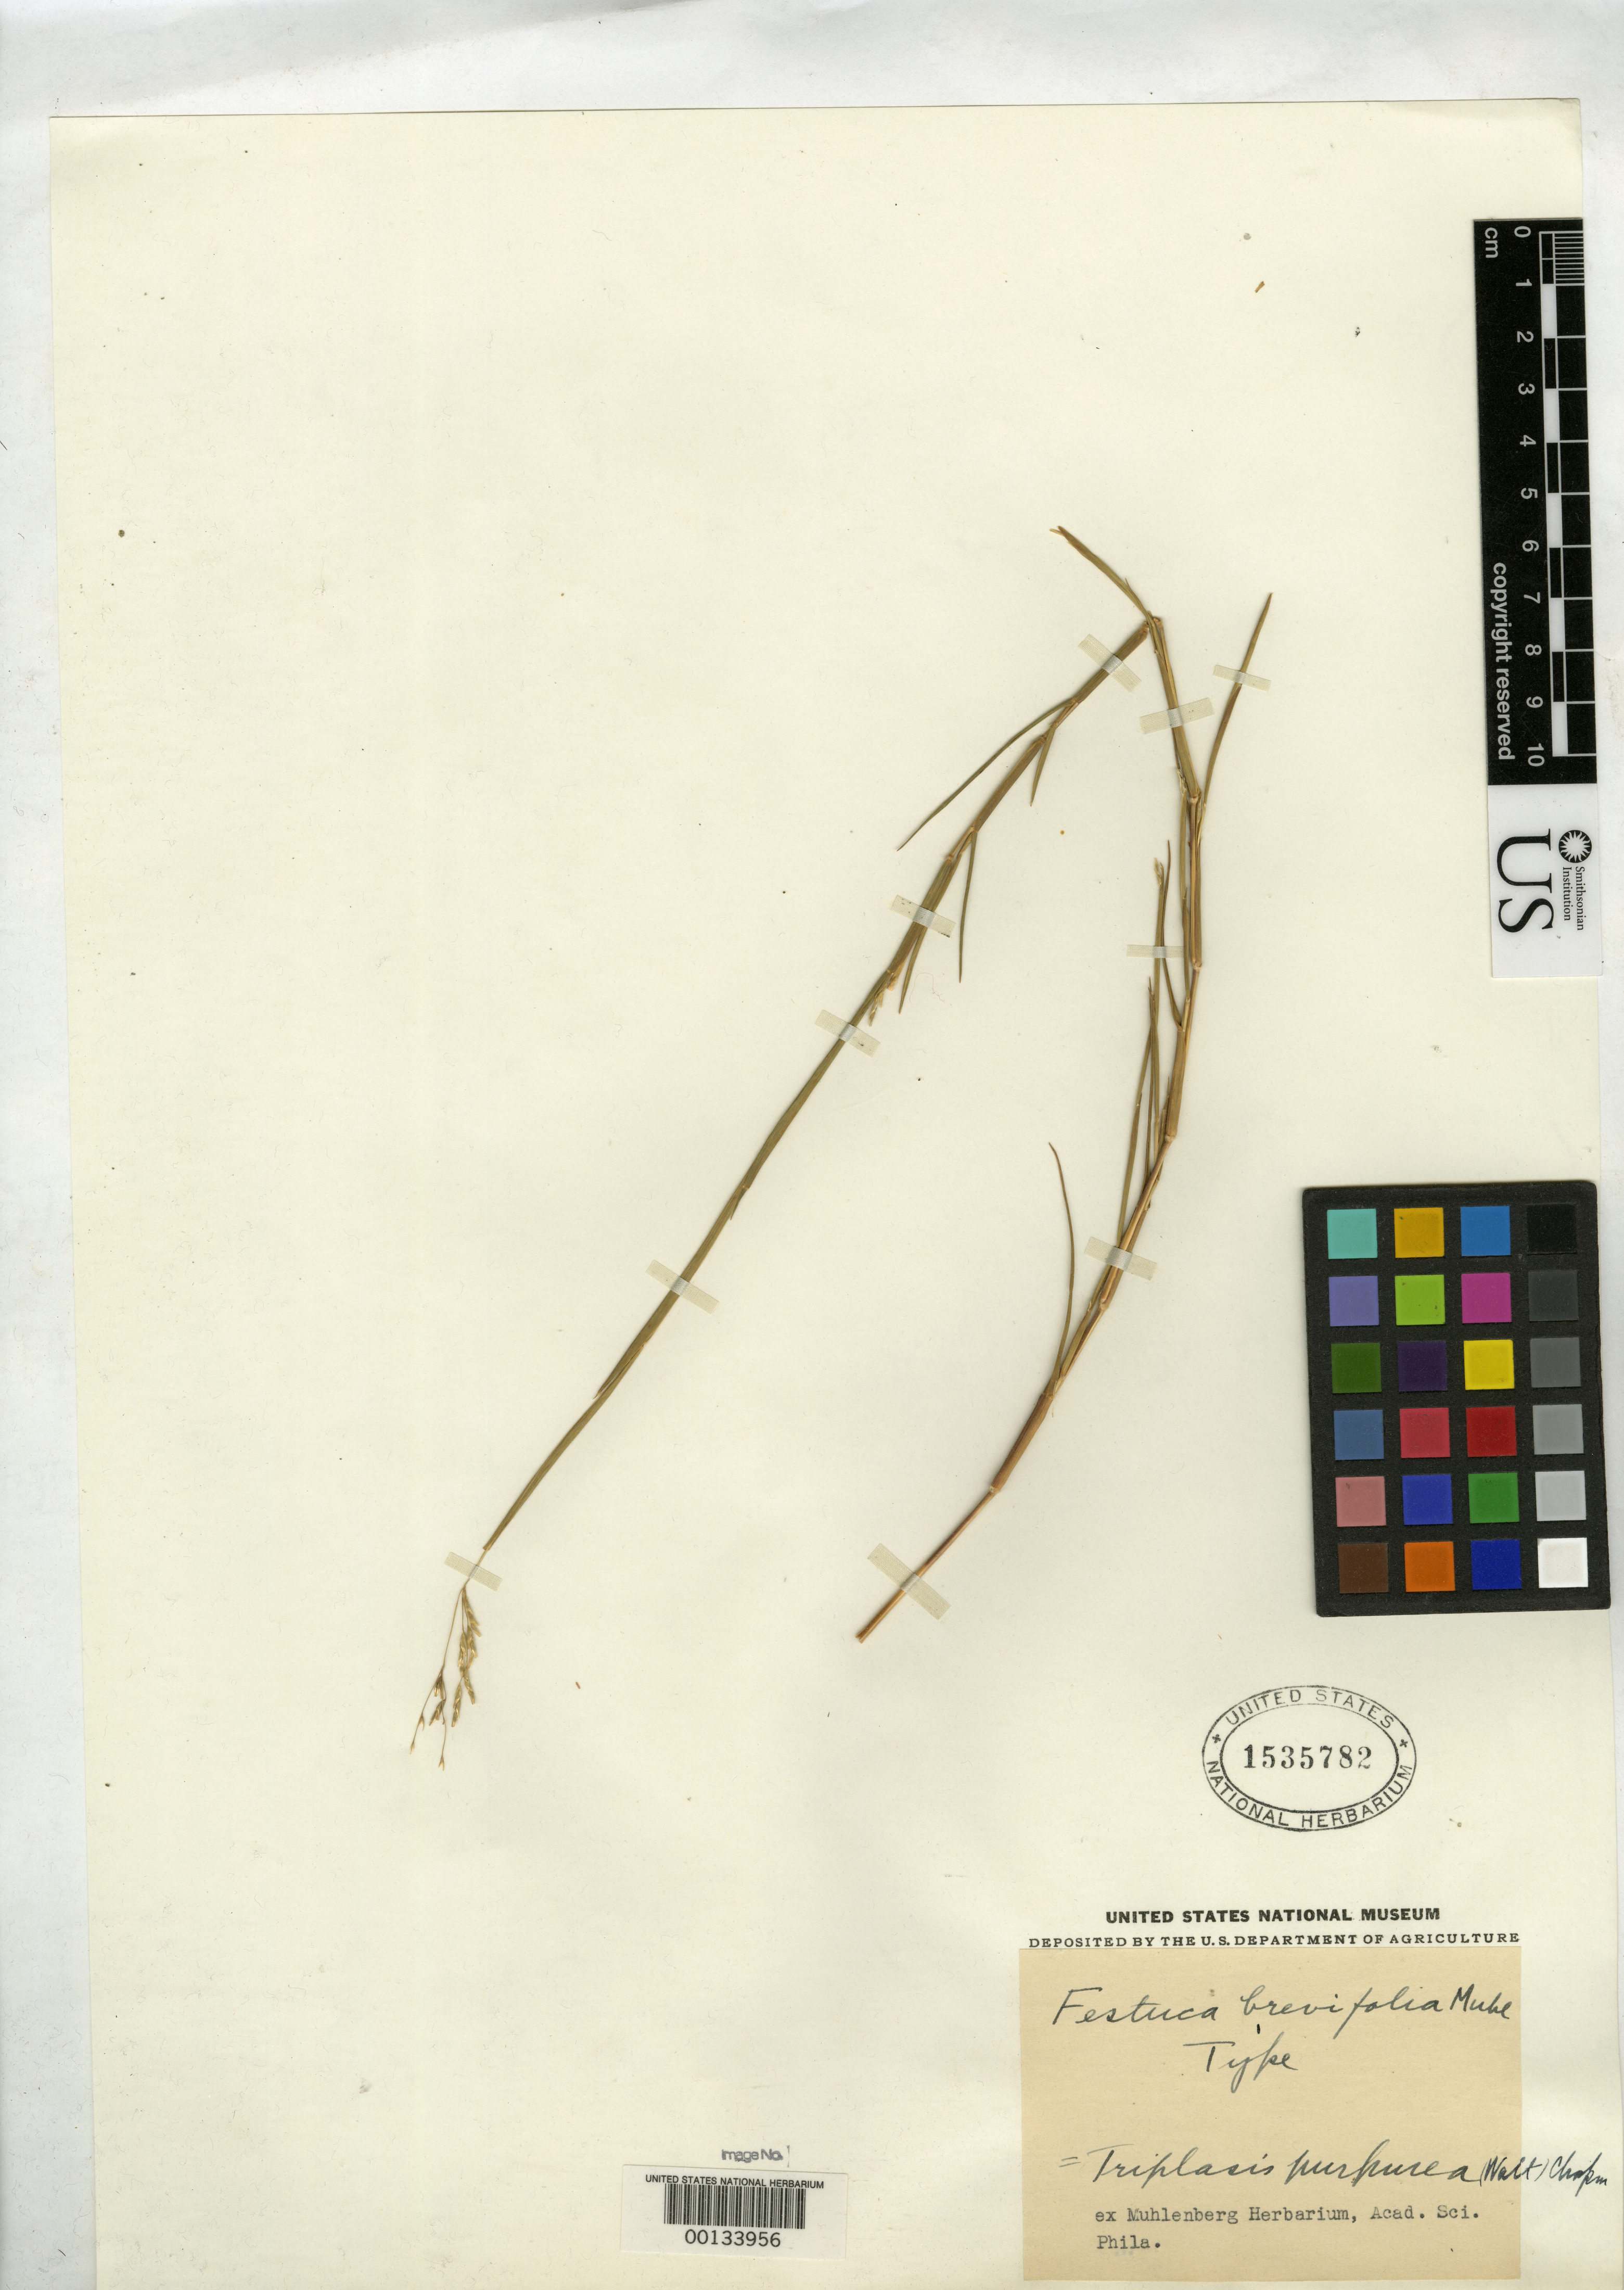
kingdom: Plantae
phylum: Tracheophyta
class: Liliopsida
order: Poales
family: Poaceae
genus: Festuca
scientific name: Festuca brevifolia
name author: Muhl.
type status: Type Collection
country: United States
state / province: Delaware / Georgia / New York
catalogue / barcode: US 1535782